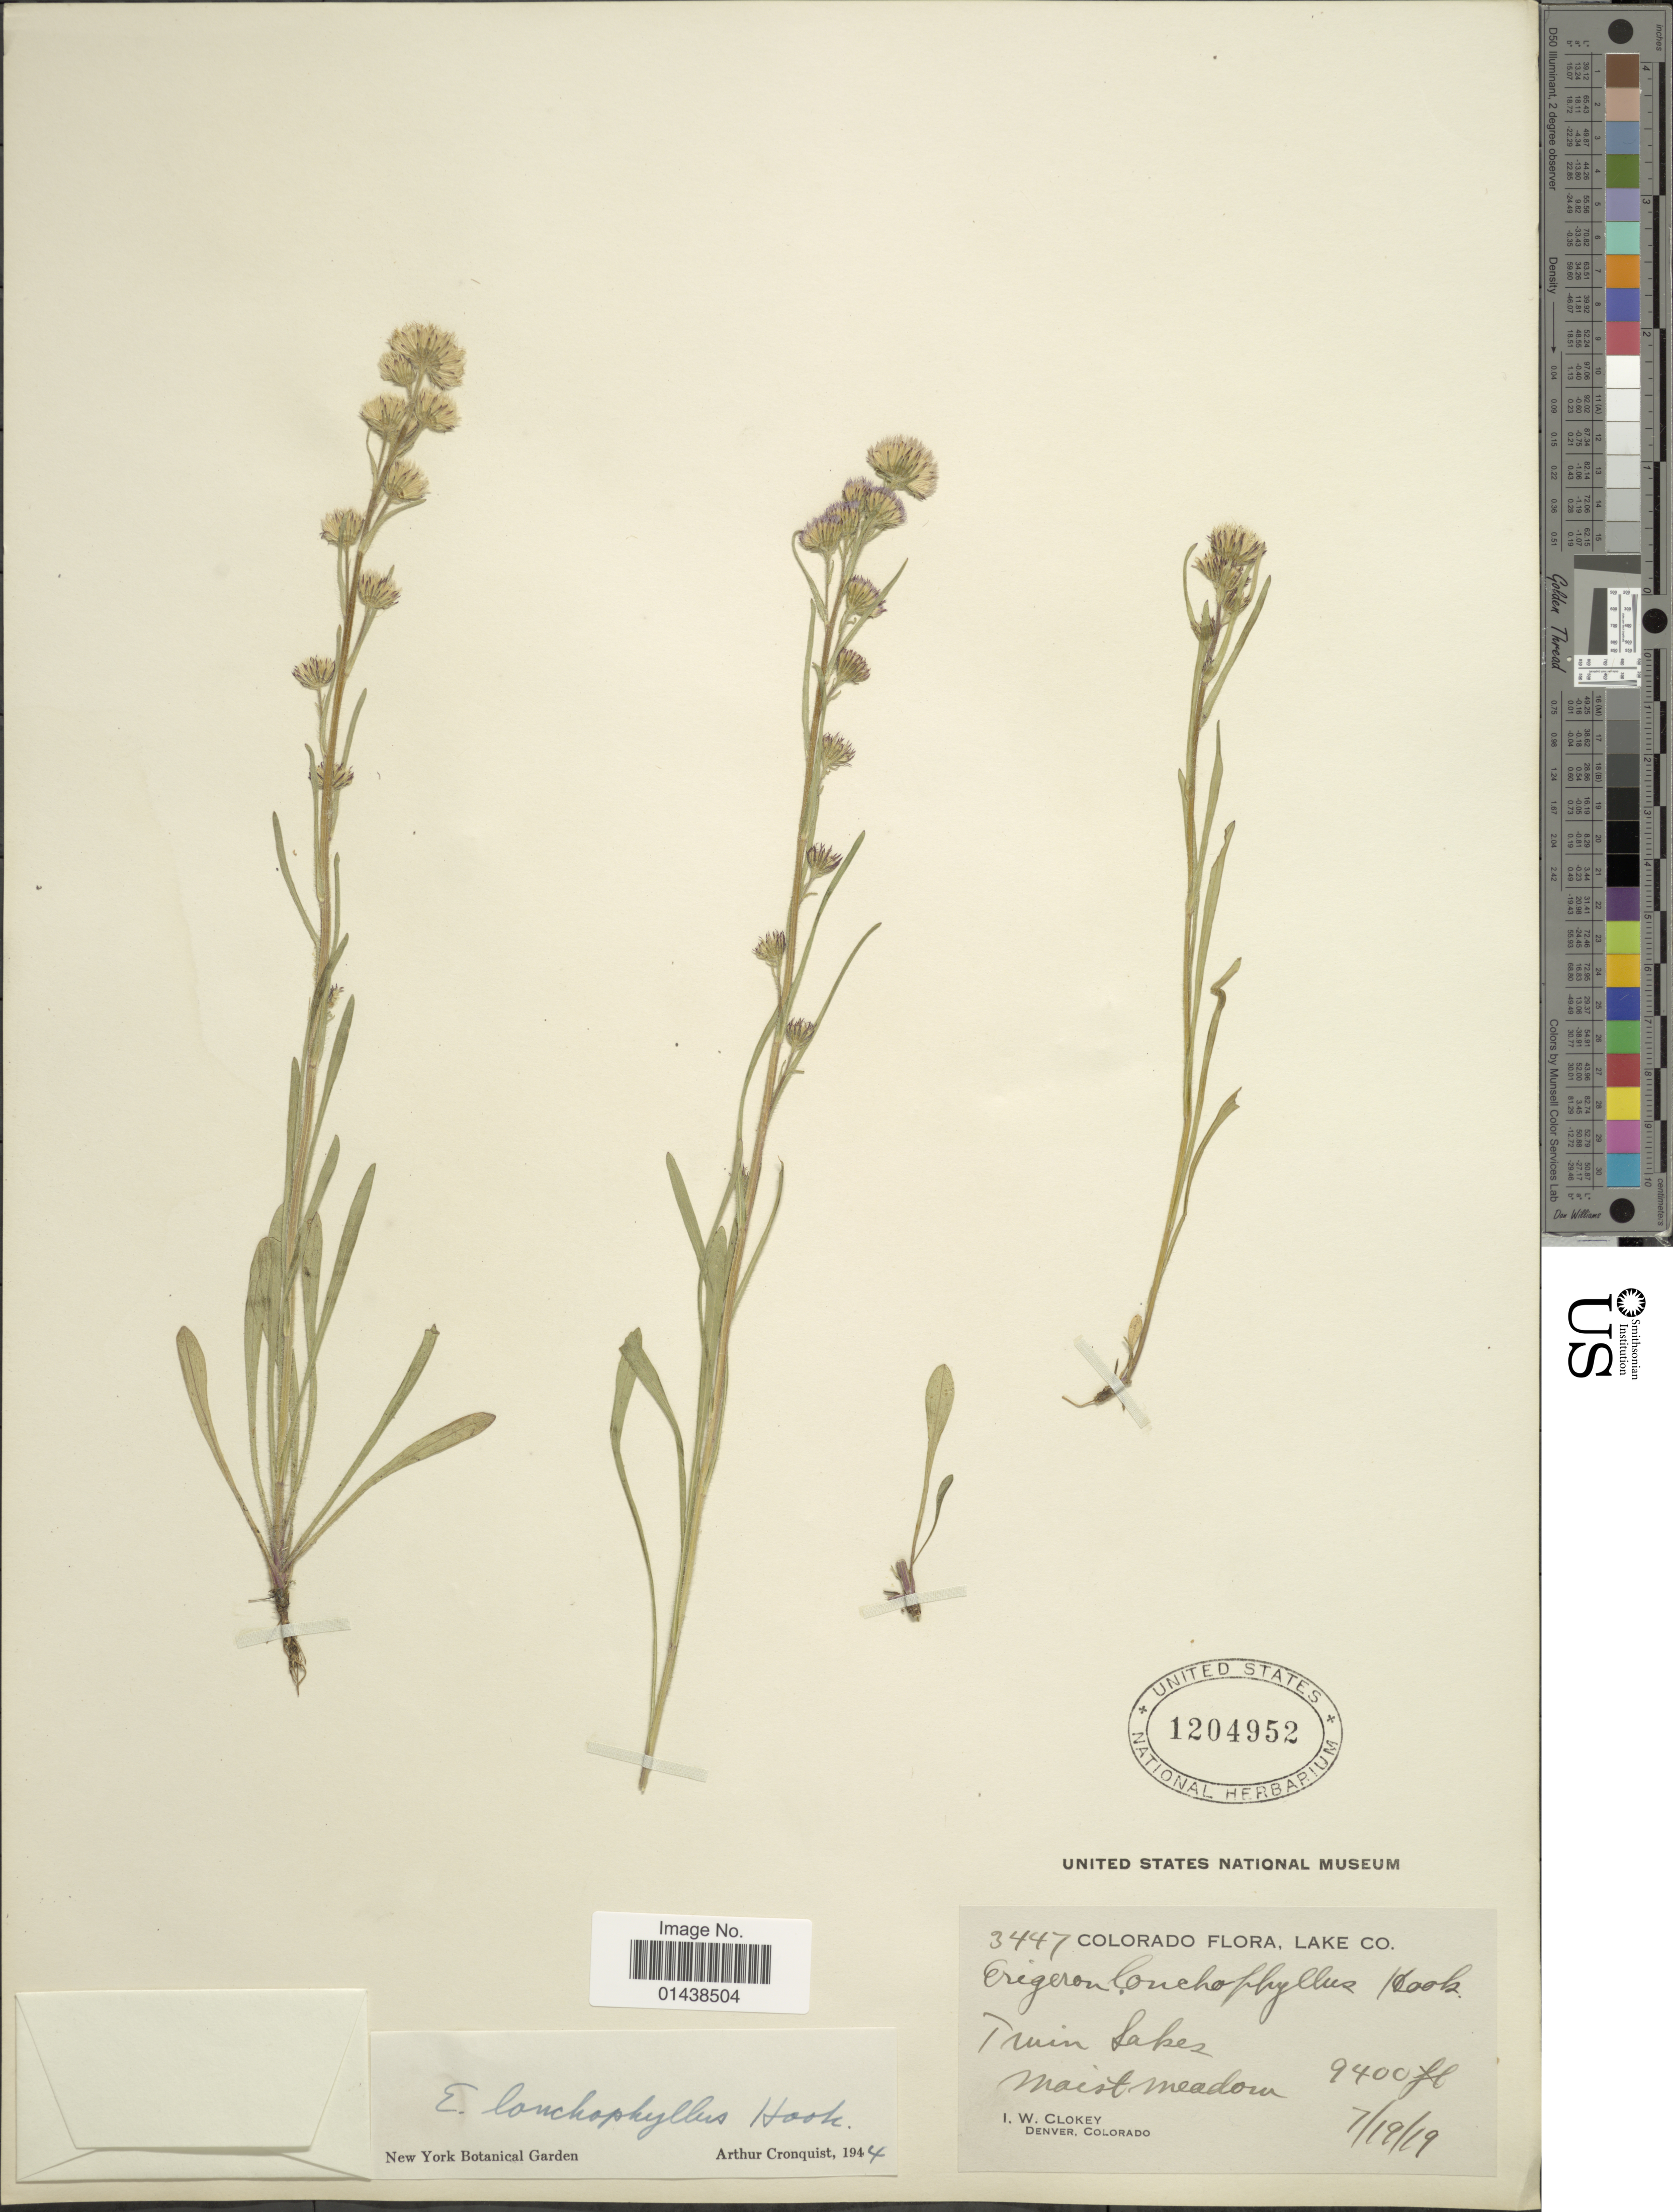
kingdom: Plantae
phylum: Tracheophyta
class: Magnoliopsida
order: Asterales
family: Asteraceae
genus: Erigeron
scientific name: Erigeron lonchophyllus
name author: Hook.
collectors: I. W. Clokey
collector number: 3447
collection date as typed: Transcribed d/m/y: 19/7/19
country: United States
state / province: Colorado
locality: Lake Co. Twin Lakes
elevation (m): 2865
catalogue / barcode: US 1204952